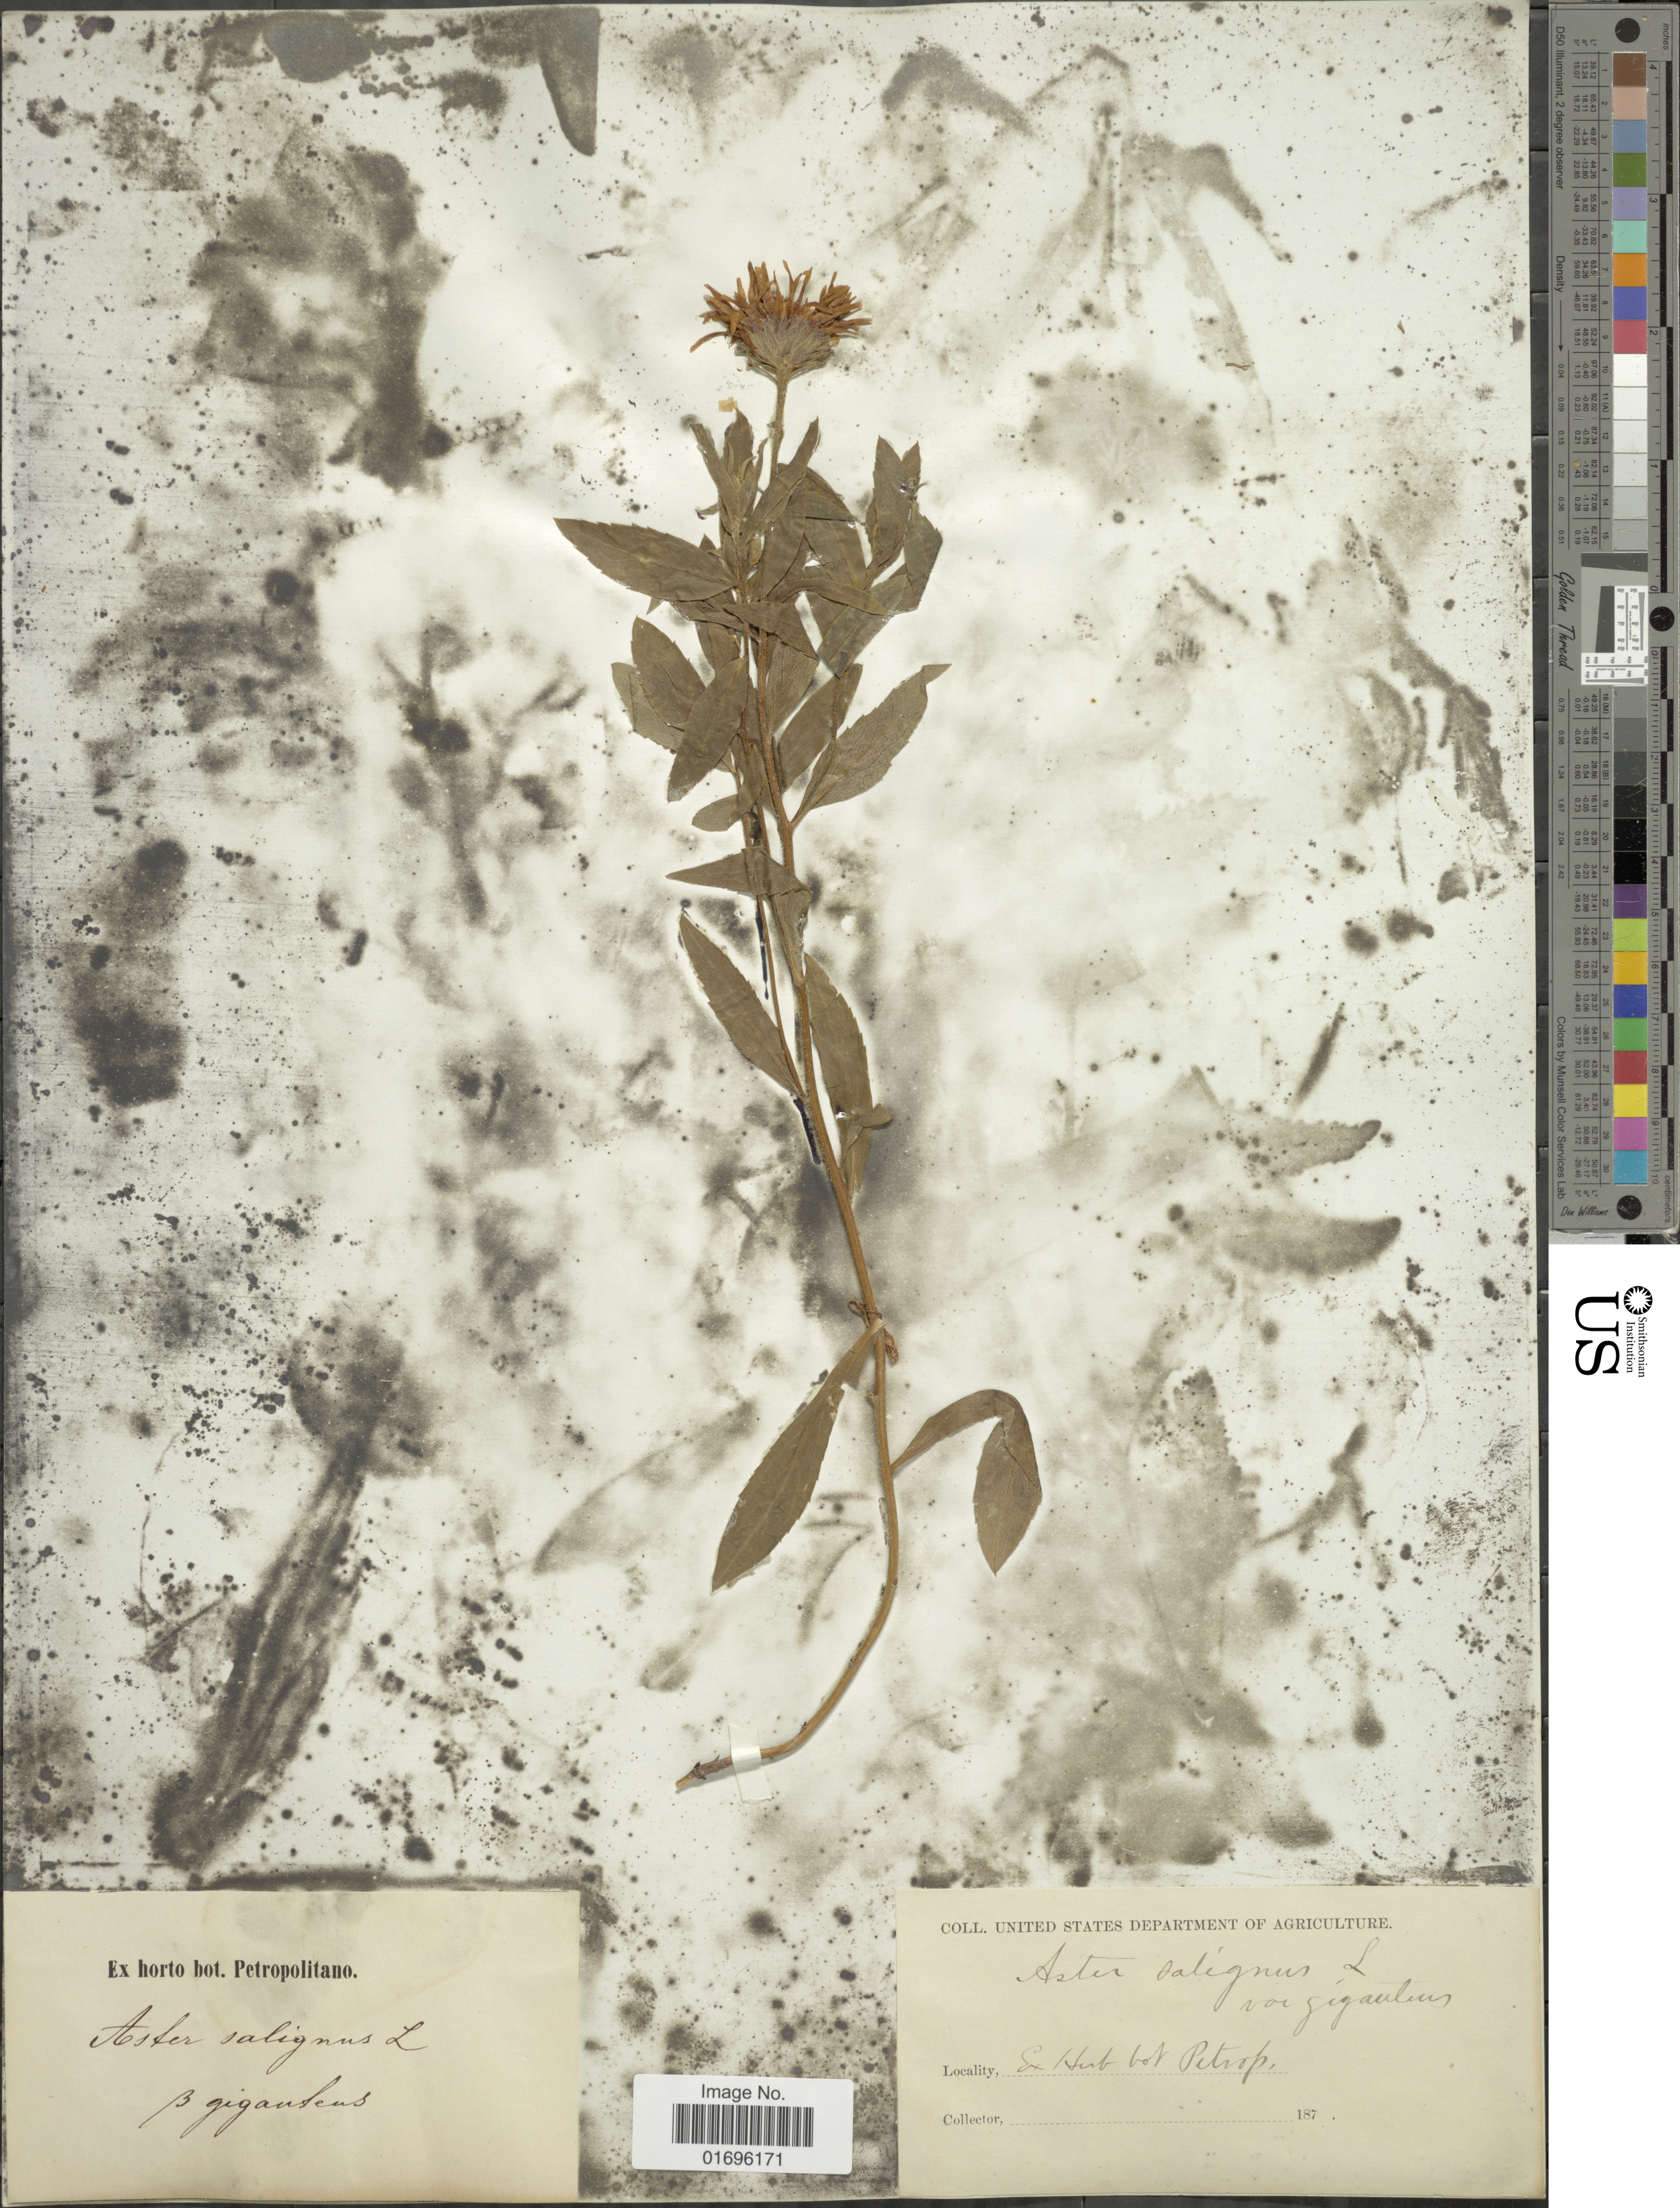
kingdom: Plantae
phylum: Tracheophyta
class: Magnoliopsida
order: Asterales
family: Asteraceae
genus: Aster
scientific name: Aster salignus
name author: Willd.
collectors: United States Department of Agriculture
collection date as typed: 187